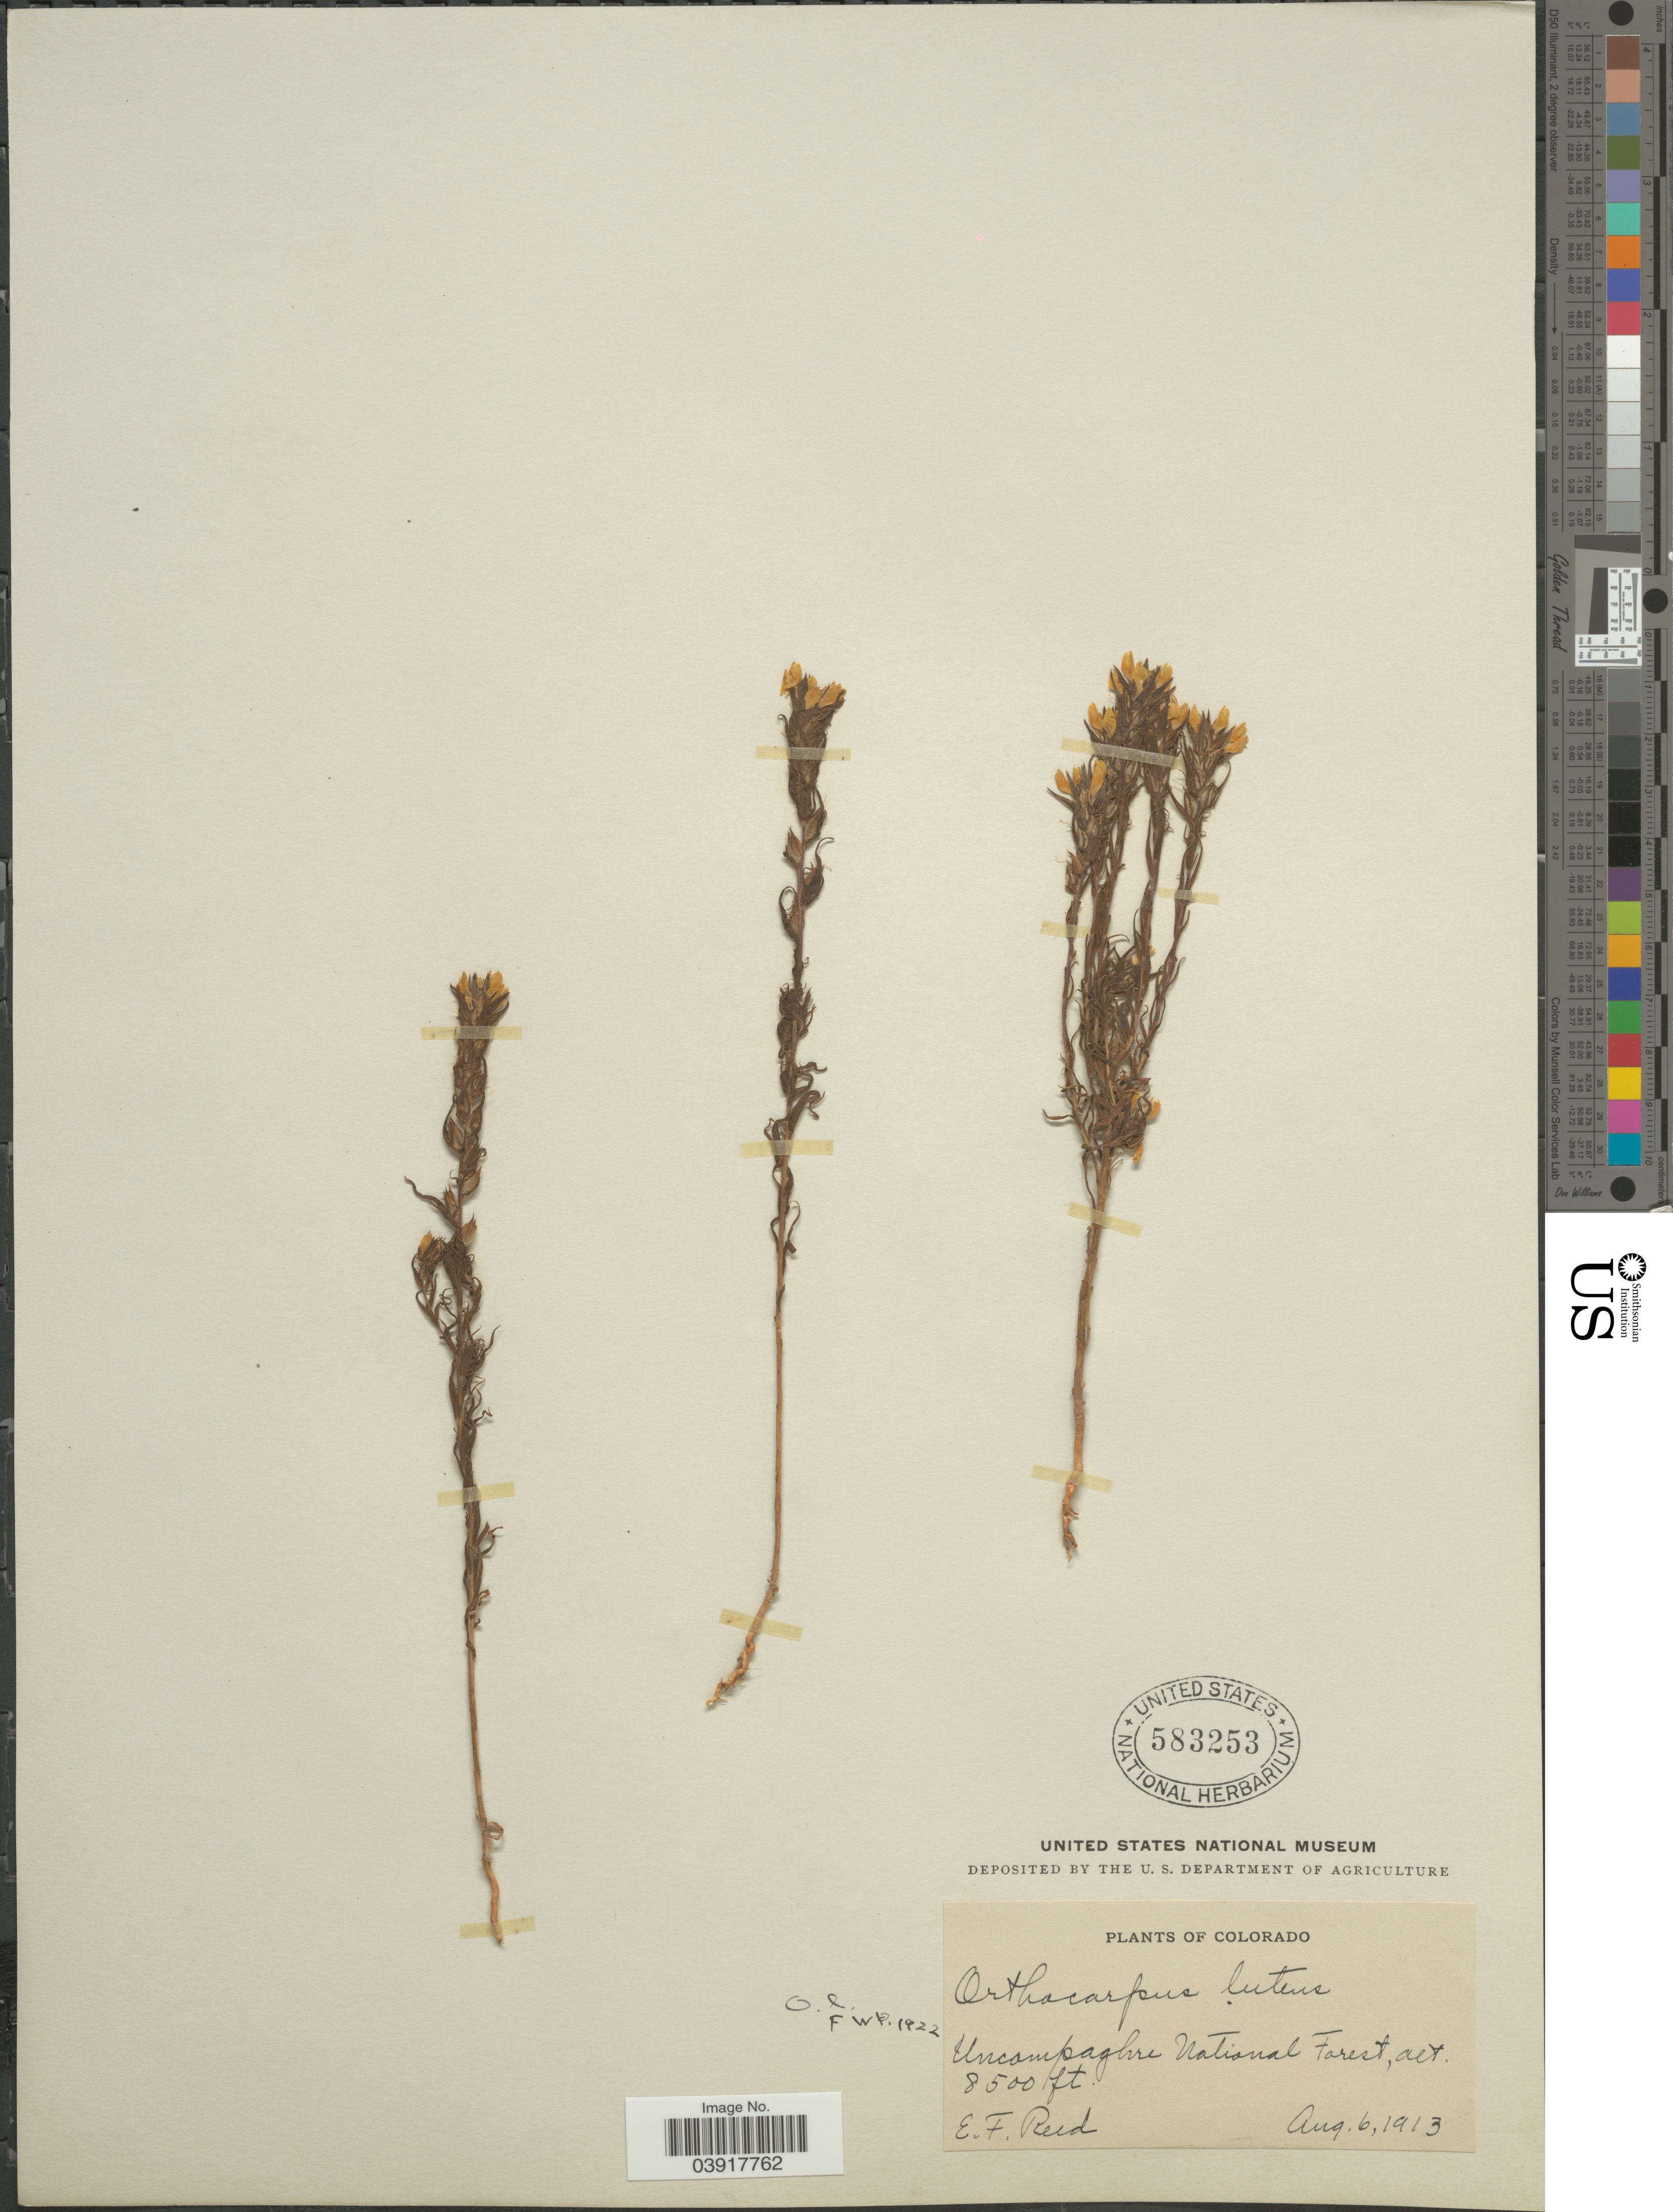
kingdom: Plantae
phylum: Tracheophyta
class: Magnoliopsida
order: Lamiales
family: Orobanchaceae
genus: Orthocarpus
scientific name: Orthocarpus luteus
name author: Nutt.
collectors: E. Reed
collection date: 1913-08-06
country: United States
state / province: Colorado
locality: Uncompaghre National Forest.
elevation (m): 2591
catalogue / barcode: US 583253